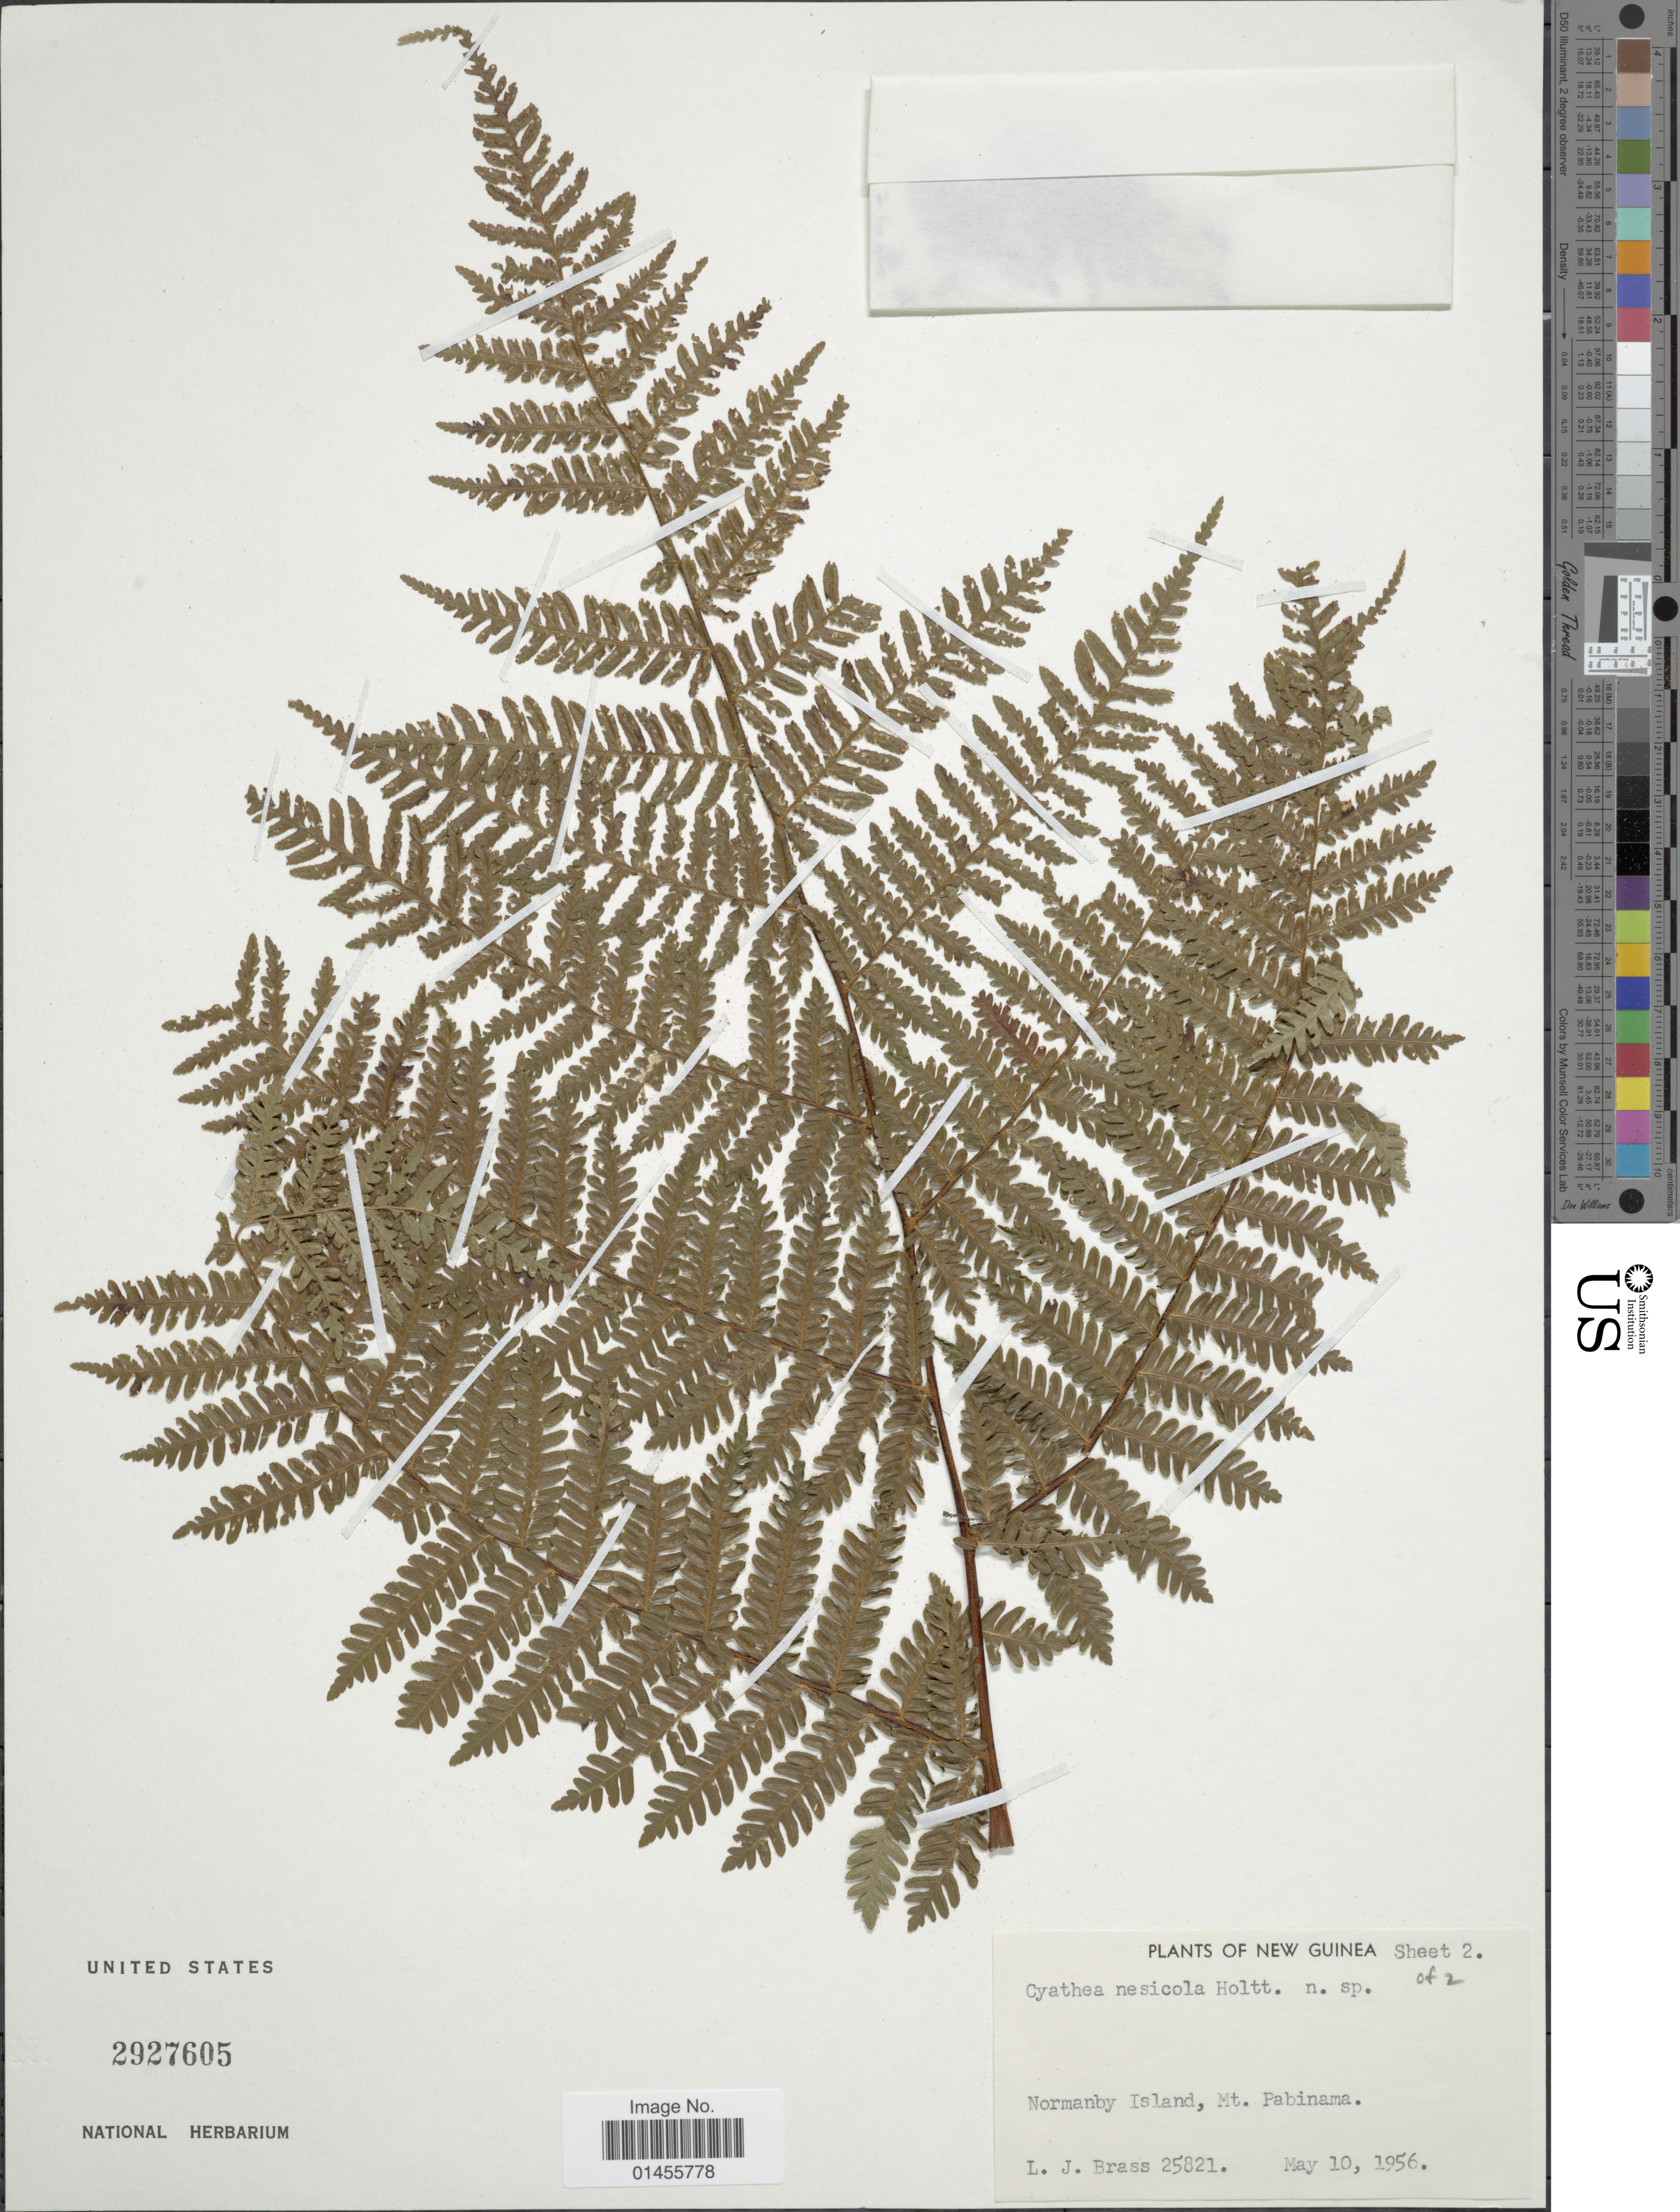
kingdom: Plantae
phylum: Tracheophyta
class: Polypodiopsida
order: Cyatheales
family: Cyatheaceae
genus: Alsophila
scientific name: Alsophila sp.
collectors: L. J. Brass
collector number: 25821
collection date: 1956-05-10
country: Papua New Guinea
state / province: Milne Bay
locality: New Guinea. Normanby Isl., Mt. Pabinama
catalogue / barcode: US 2927605